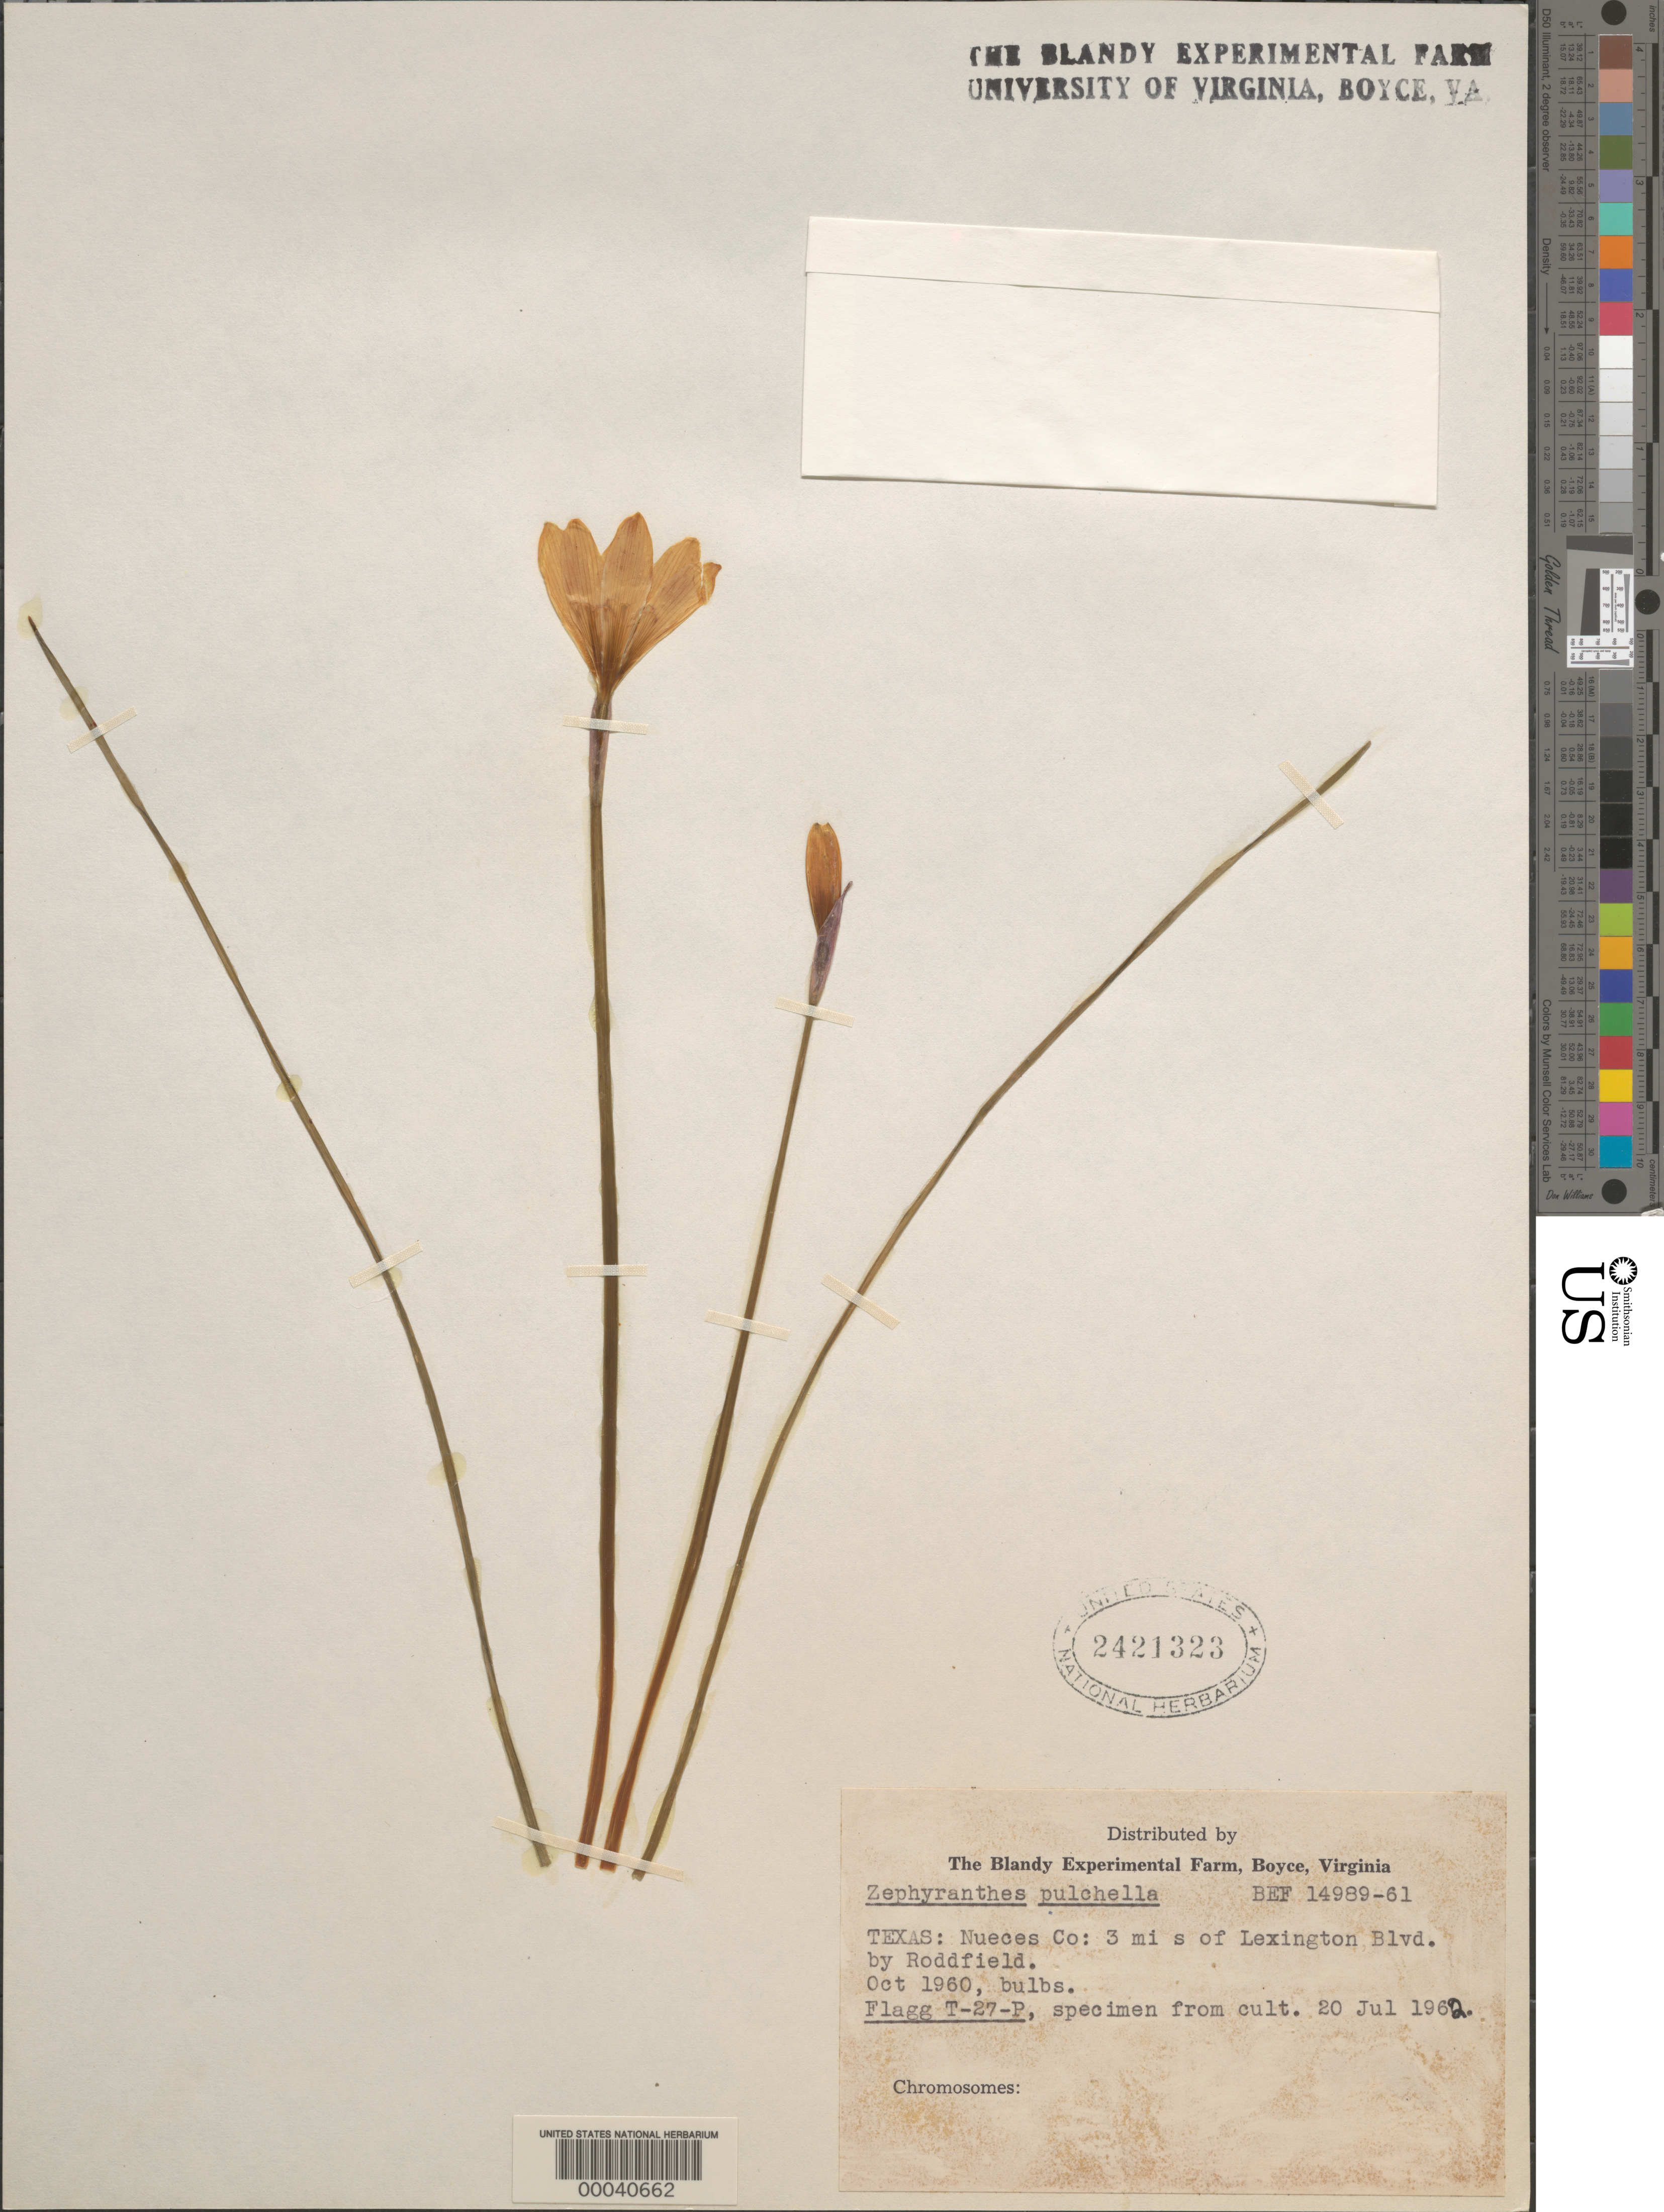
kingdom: Plantae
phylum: Tracheophyta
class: Liliopsida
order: Asparagales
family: Amaryllidaceae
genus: Zephyranthes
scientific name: Zephyranthes pulchella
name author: J.G. Sm.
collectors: R. O. Flagg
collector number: T-27-p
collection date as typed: Oct 1960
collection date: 1960-10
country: United States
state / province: Texas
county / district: Nueces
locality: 3 mi. s of lexington blvd. by roddfield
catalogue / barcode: US 2421323